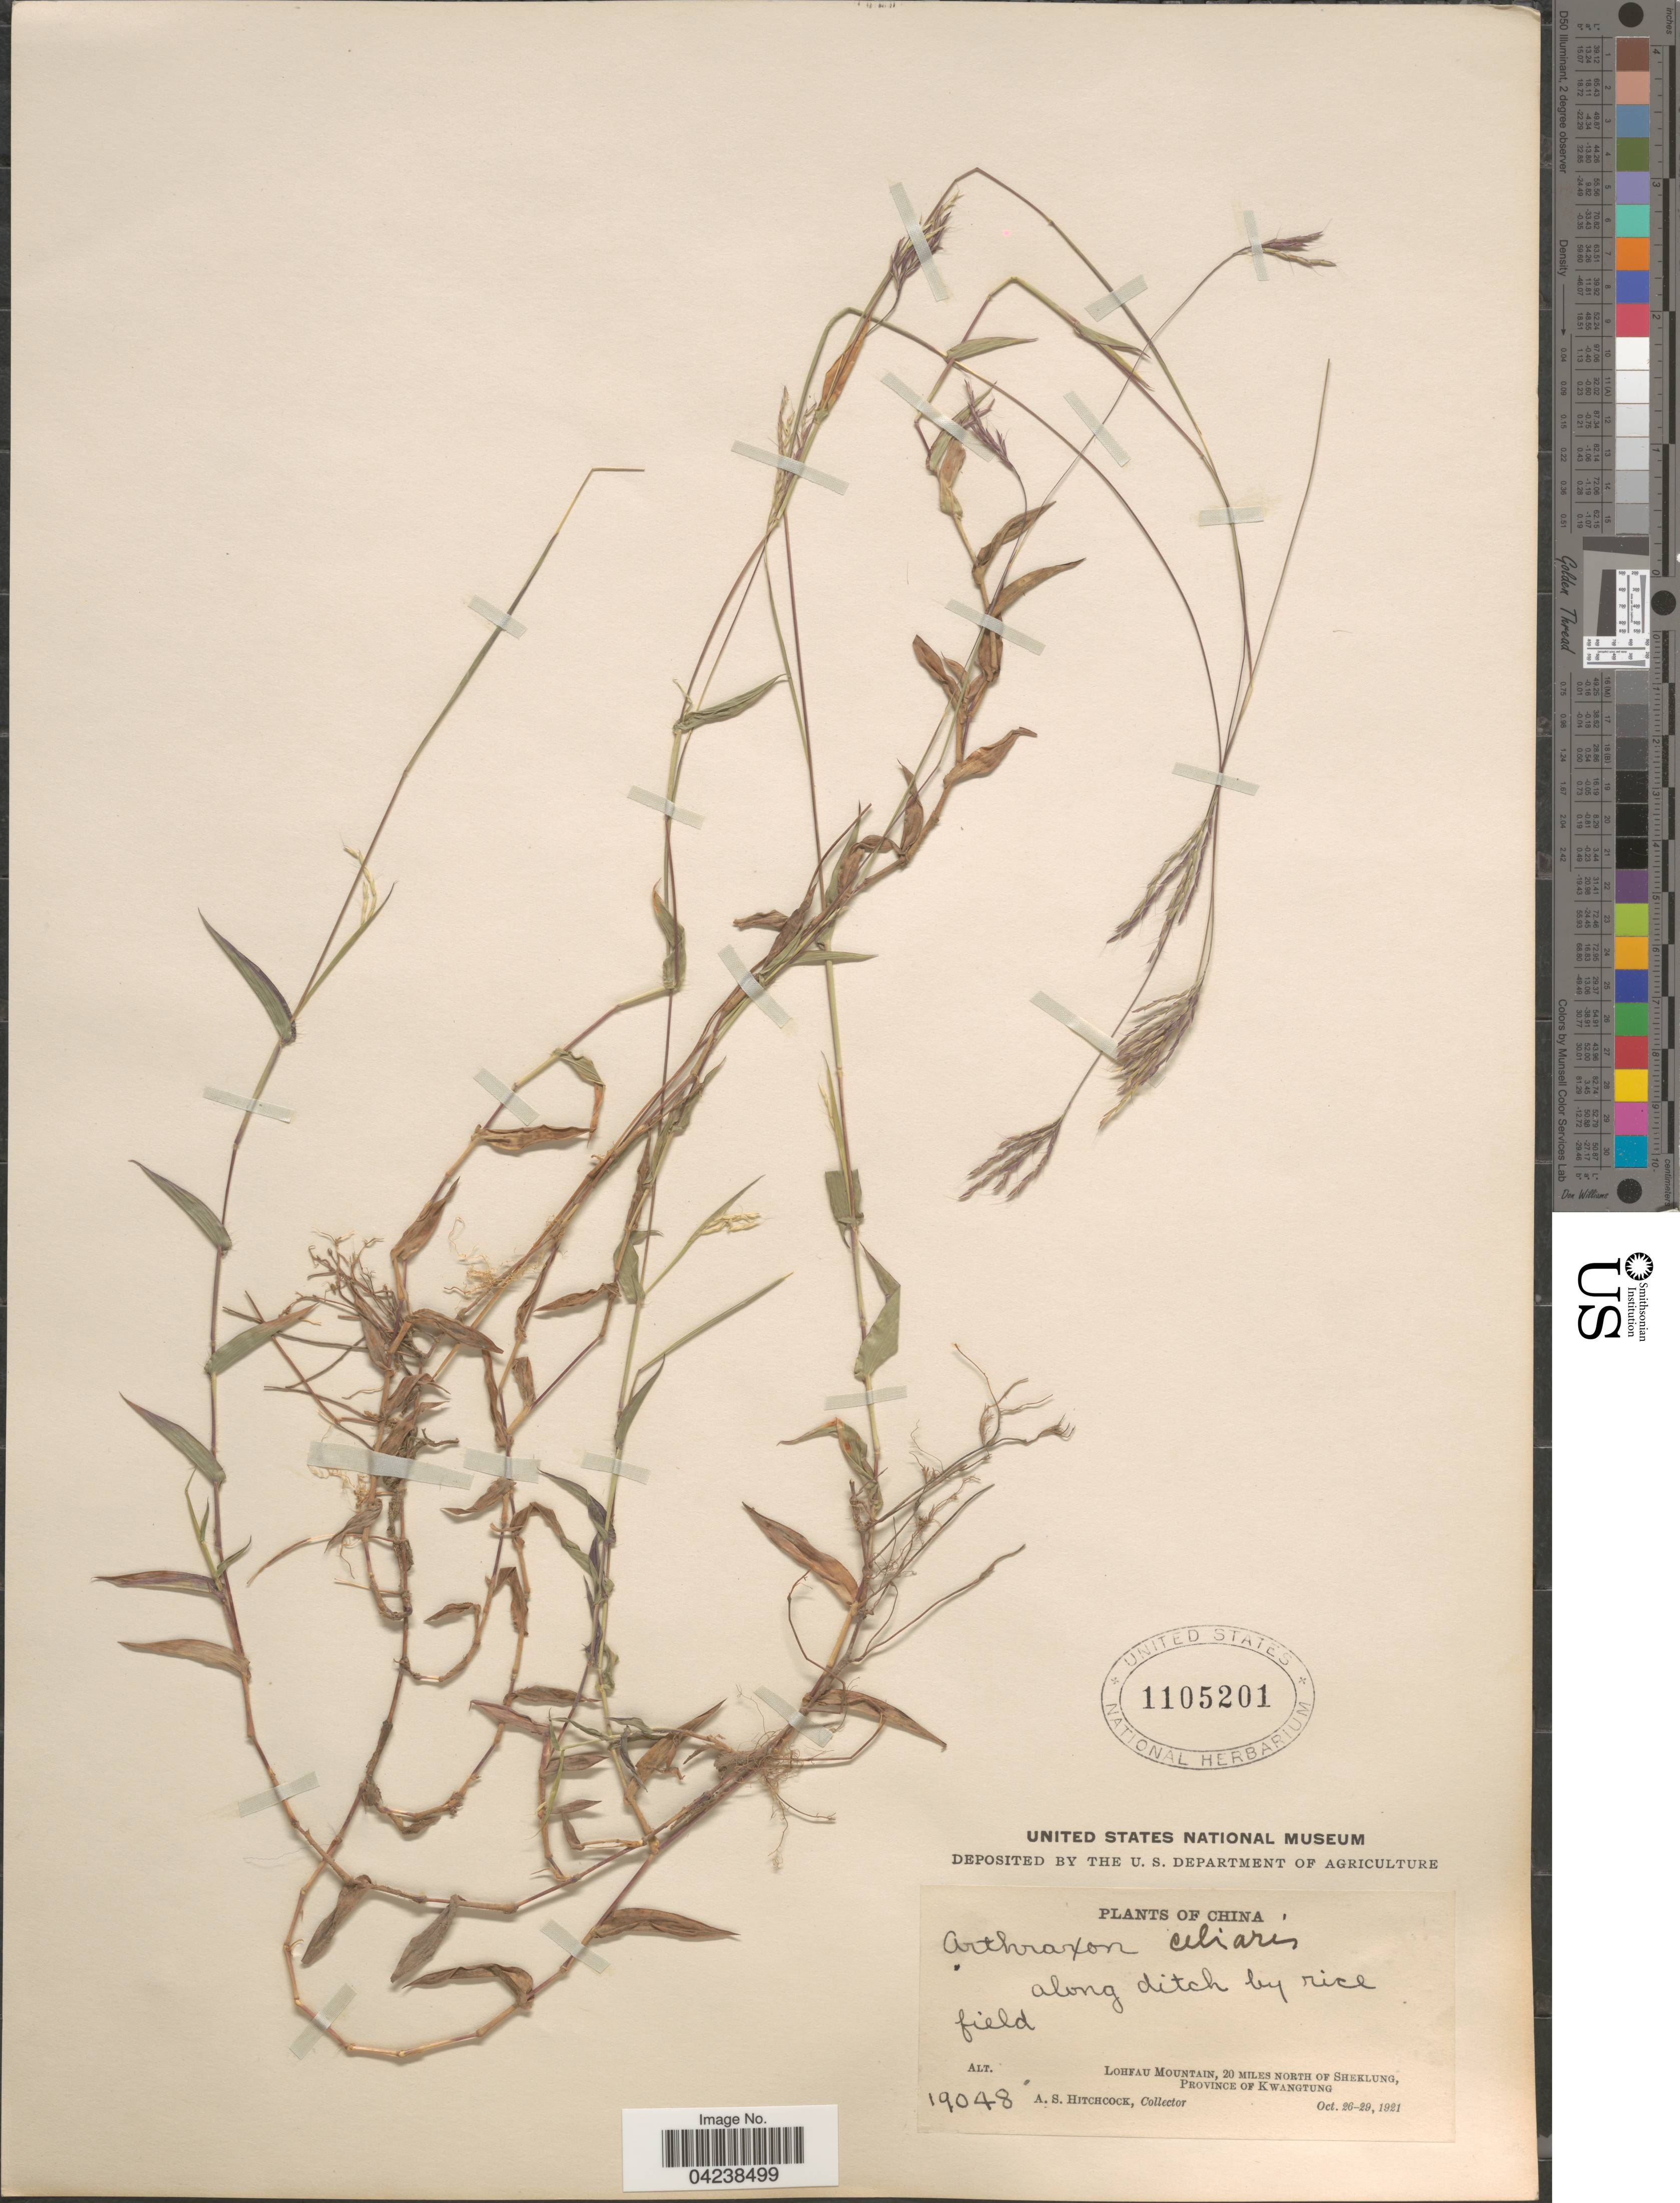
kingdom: Plantae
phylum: Tracheophyta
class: Liliopsida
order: Poales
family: Poaceae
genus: Arthraxon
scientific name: Arthraxon hispidus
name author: (Thunb.) Makino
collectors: A. S. Hitchcock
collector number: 19048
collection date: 1921-10-26/1921-10-29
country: China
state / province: Guangdong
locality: Lohfau Mountain, 20 miles north of Sheklung, Province of Kwangtung.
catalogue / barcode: US 1105201